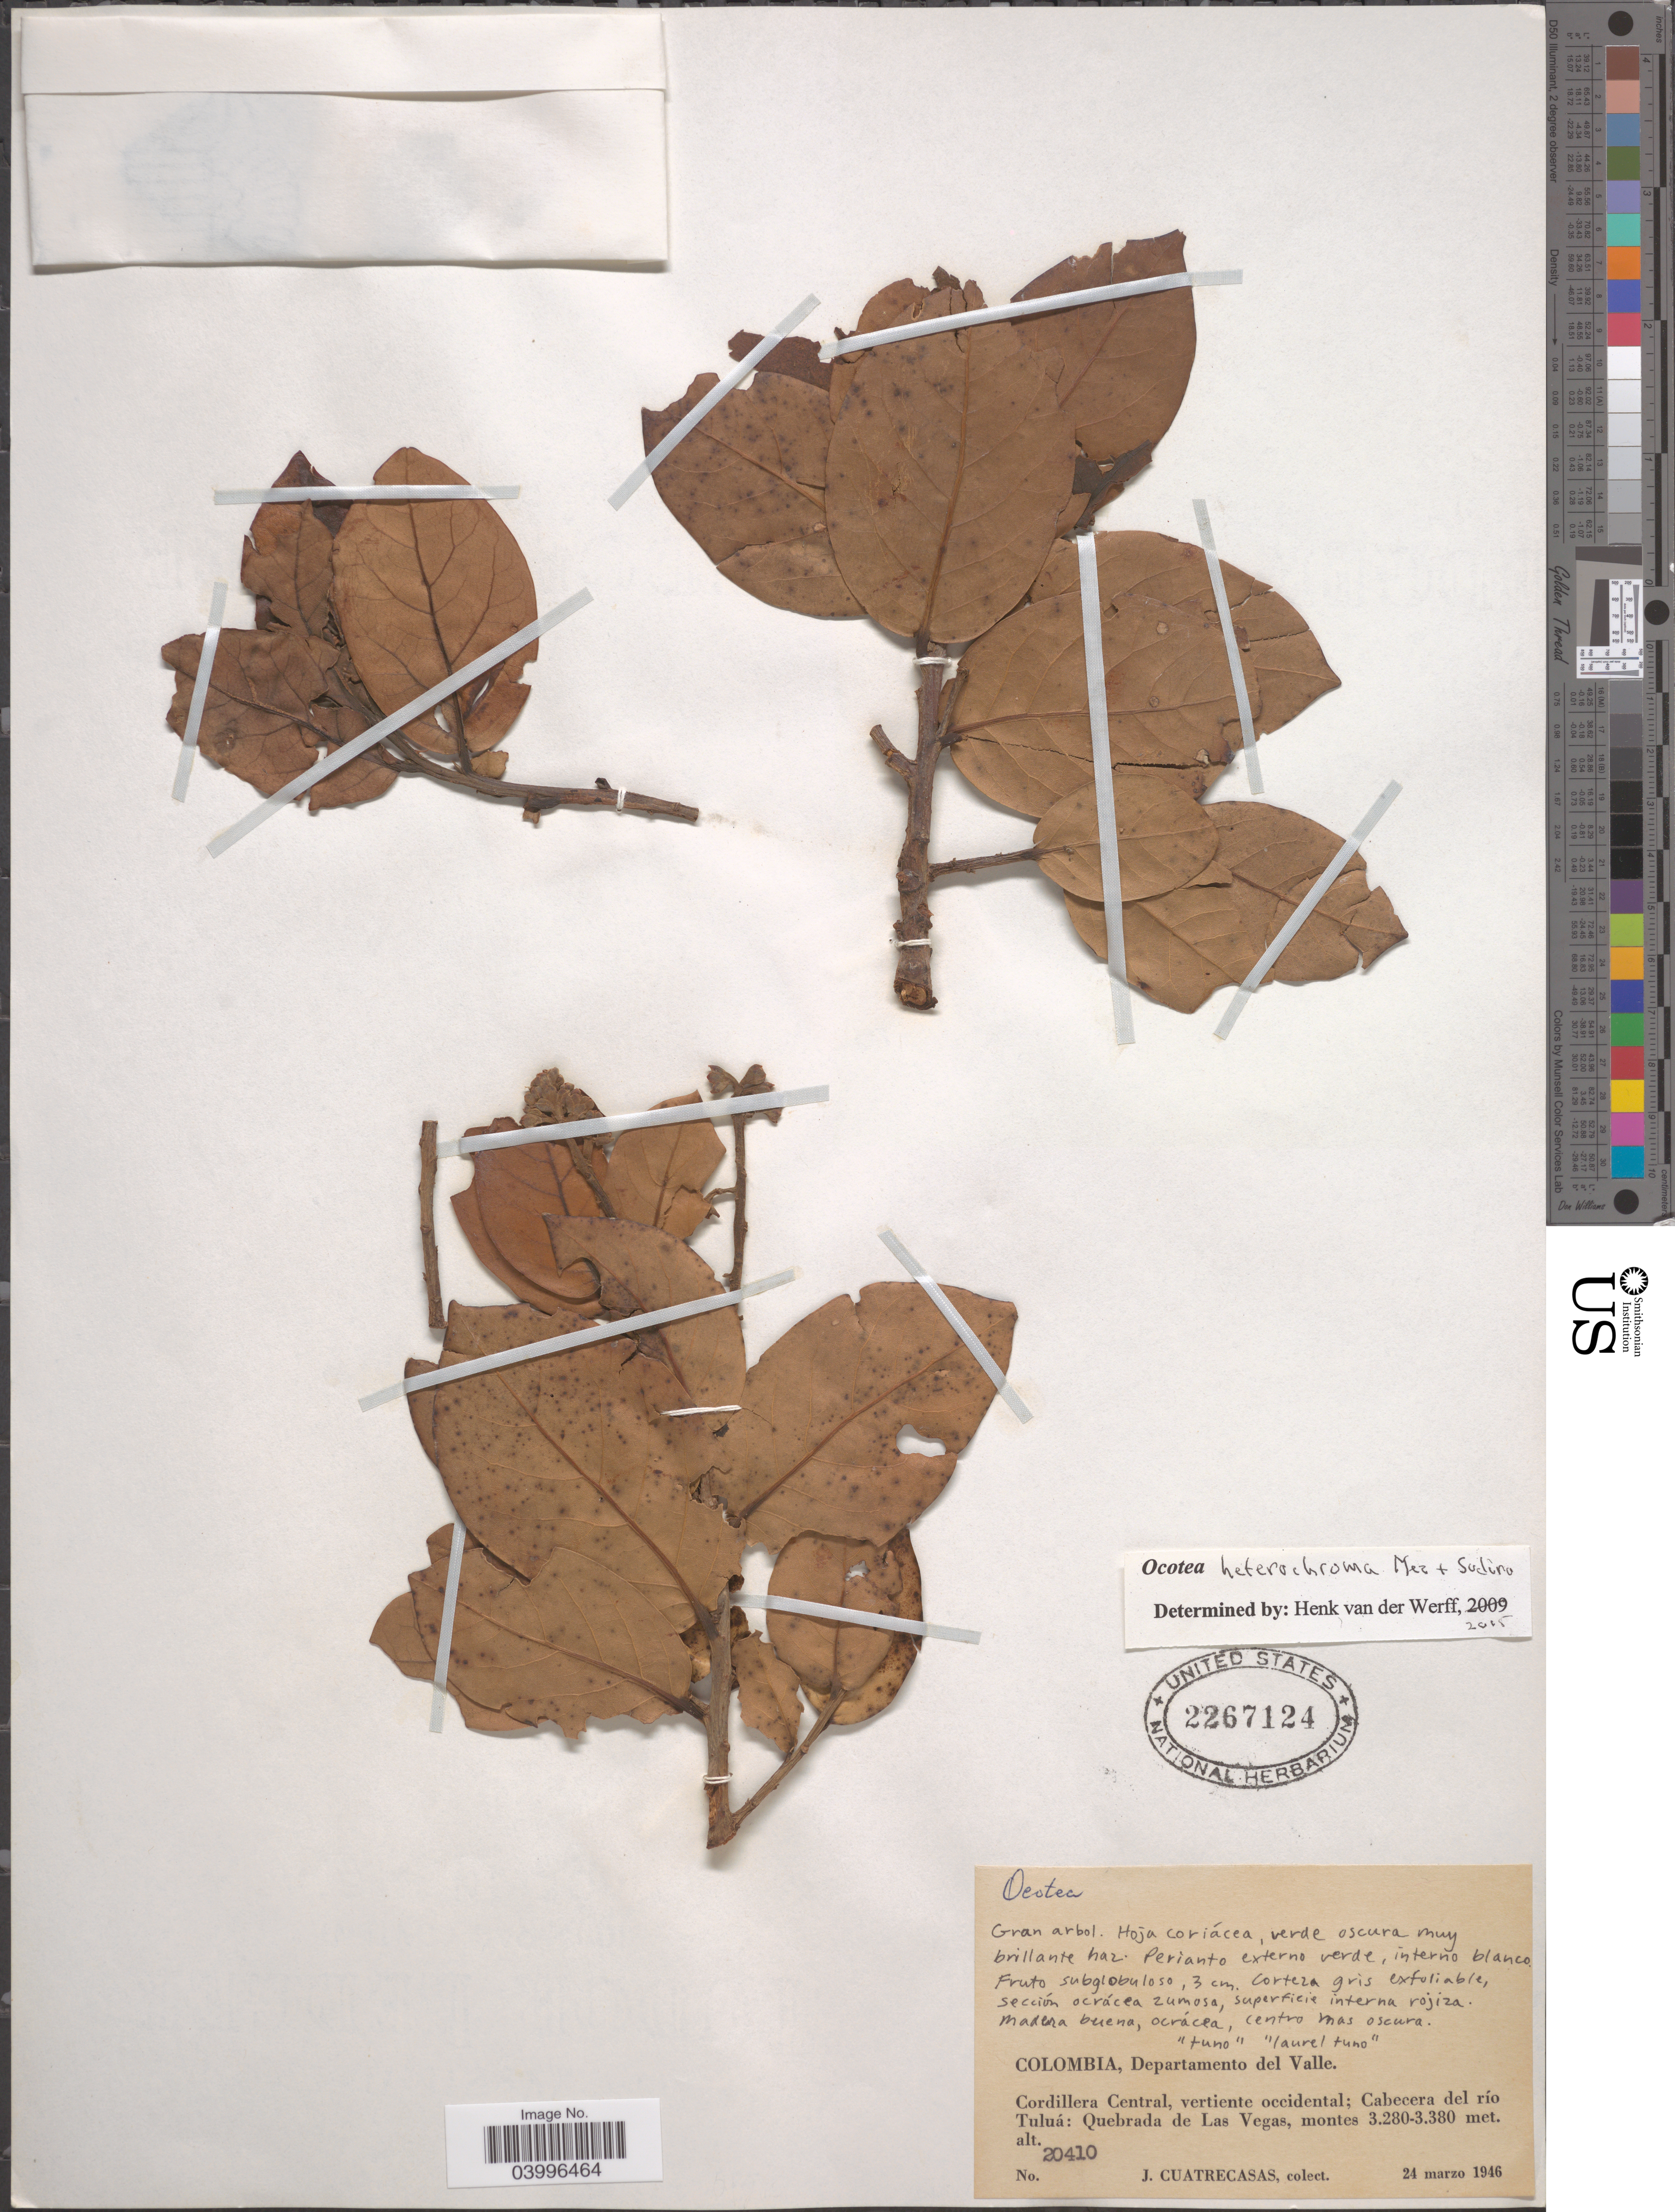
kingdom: Plantae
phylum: Tracheophyta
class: Magnoliopsida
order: Laurales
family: Lauraceae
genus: Ocotea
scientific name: Ocotea heterochroma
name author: (Nees) Mez & Sodiro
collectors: J. Cuatrecasas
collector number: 20410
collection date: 1946-03-24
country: Colombia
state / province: Valle del Cauca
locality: Departamento del Valle. Cordillera Central, vertiente occidental; Cabecera del río Tuluá: Quebrada de Las Vegas.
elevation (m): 3280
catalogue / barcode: US 2267124